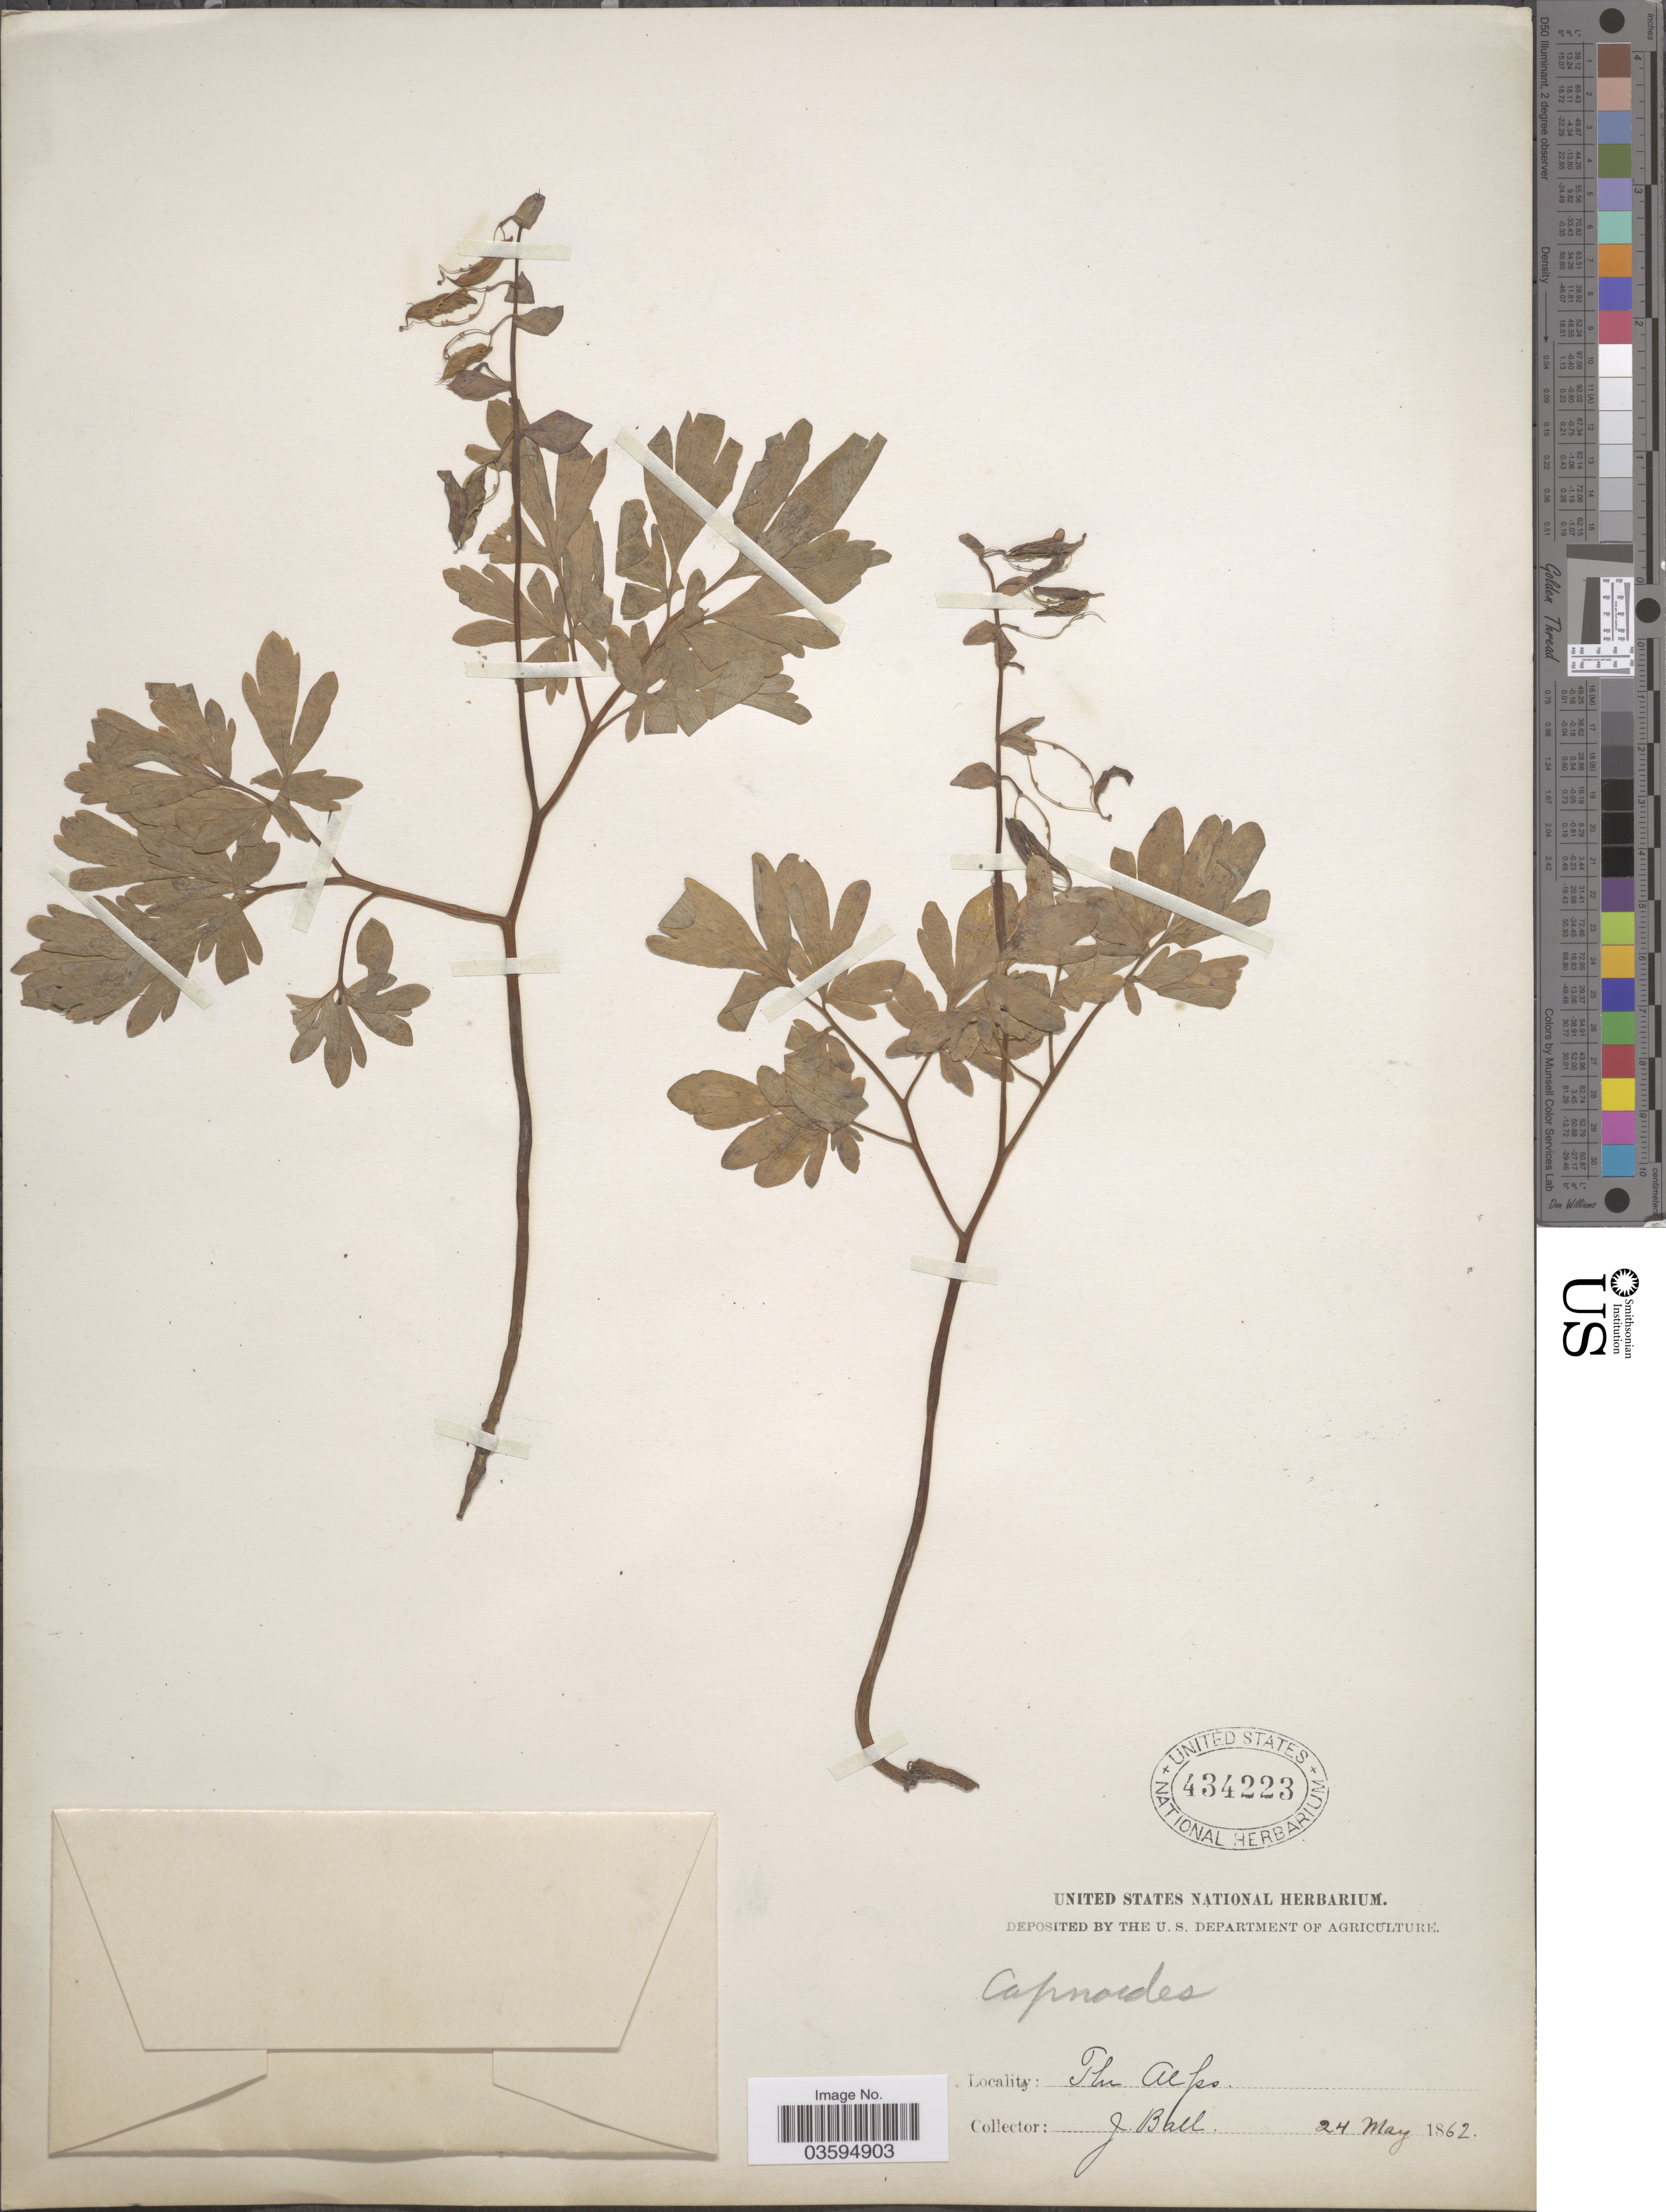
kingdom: Plantae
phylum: Tracheophyta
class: Magnoliopsida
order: Ranunculales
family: Papaveraceae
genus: Corydalis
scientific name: Corydalis sp.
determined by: Strong, Mark T., (BOT), Smithsonian Institution - National Museum of Natural History (UNITED STATES)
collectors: J. Ball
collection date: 1862-05-24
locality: The Alps.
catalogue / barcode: US 434223